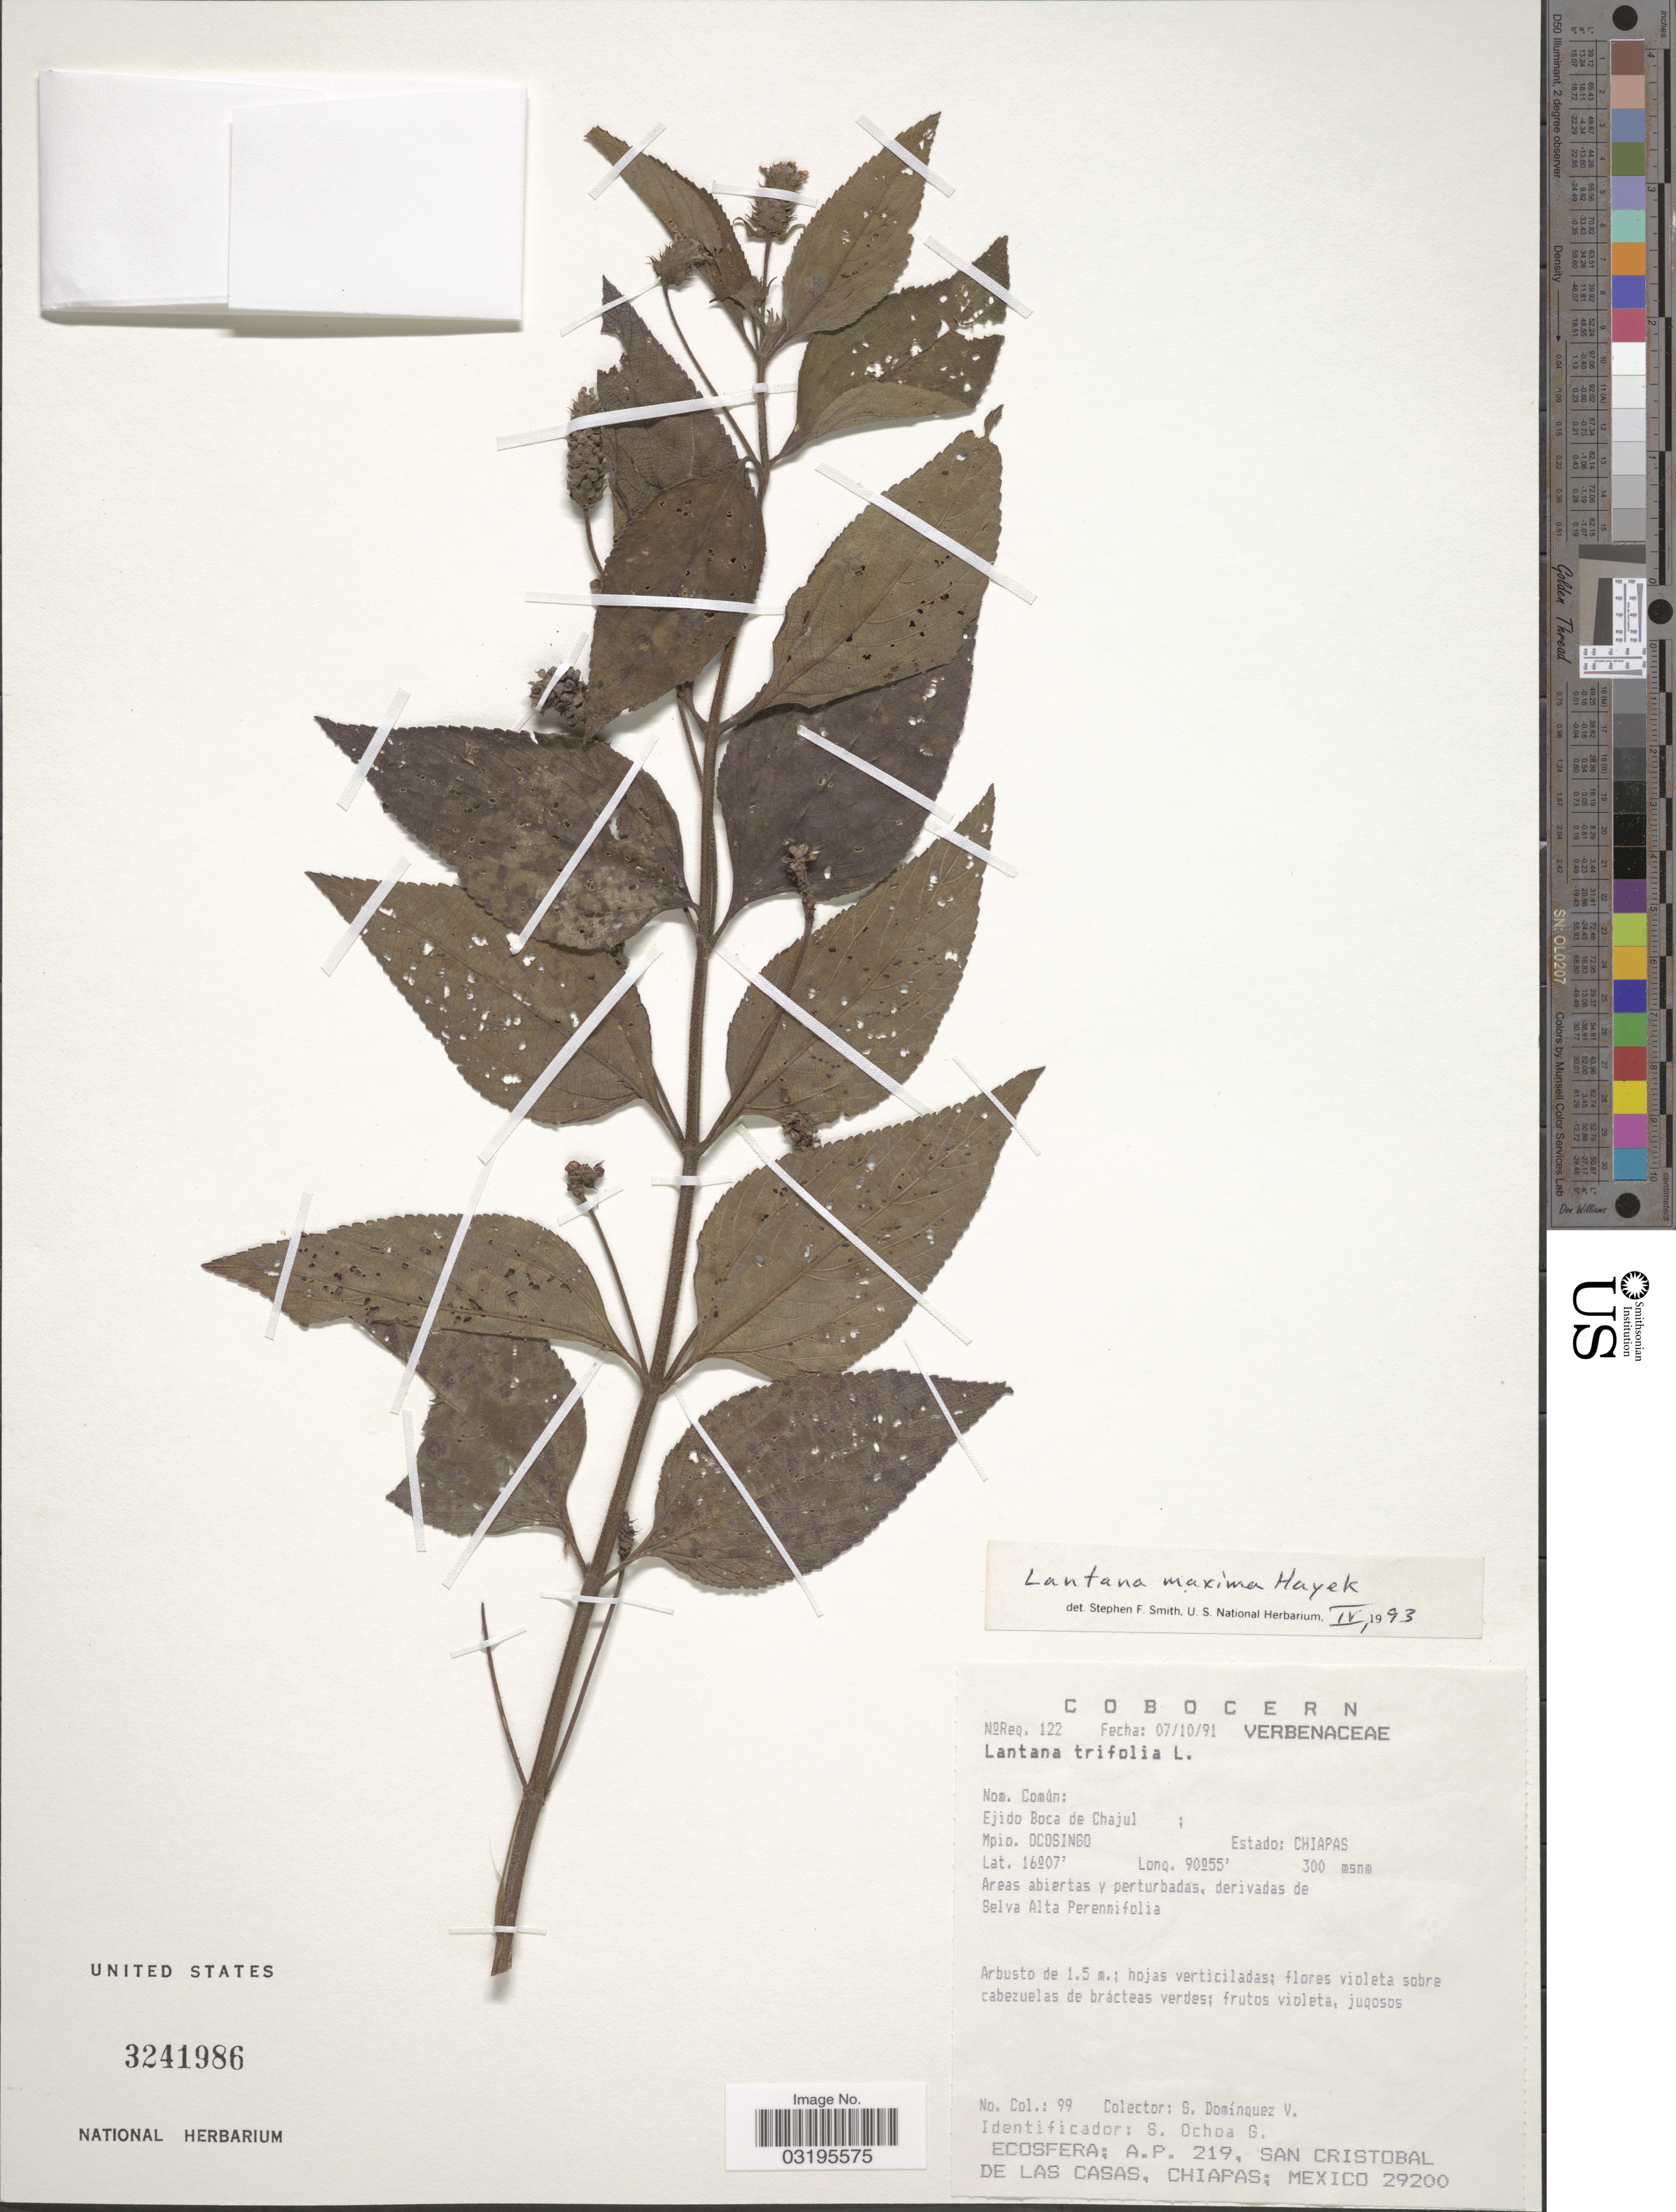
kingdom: Plantae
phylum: Tracheophyta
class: Magnoliopsida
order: Lamiales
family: Verbenaceae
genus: Lantana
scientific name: Lantana maxima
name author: Hayek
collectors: G. Dominquez V.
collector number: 99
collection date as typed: Transcribed d/m/y: 7/10/91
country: Mexico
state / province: Chiapas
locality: Ejido Boca de Chajul. Mpio. Ocosingo.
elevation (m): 300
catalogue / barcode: US 3241986